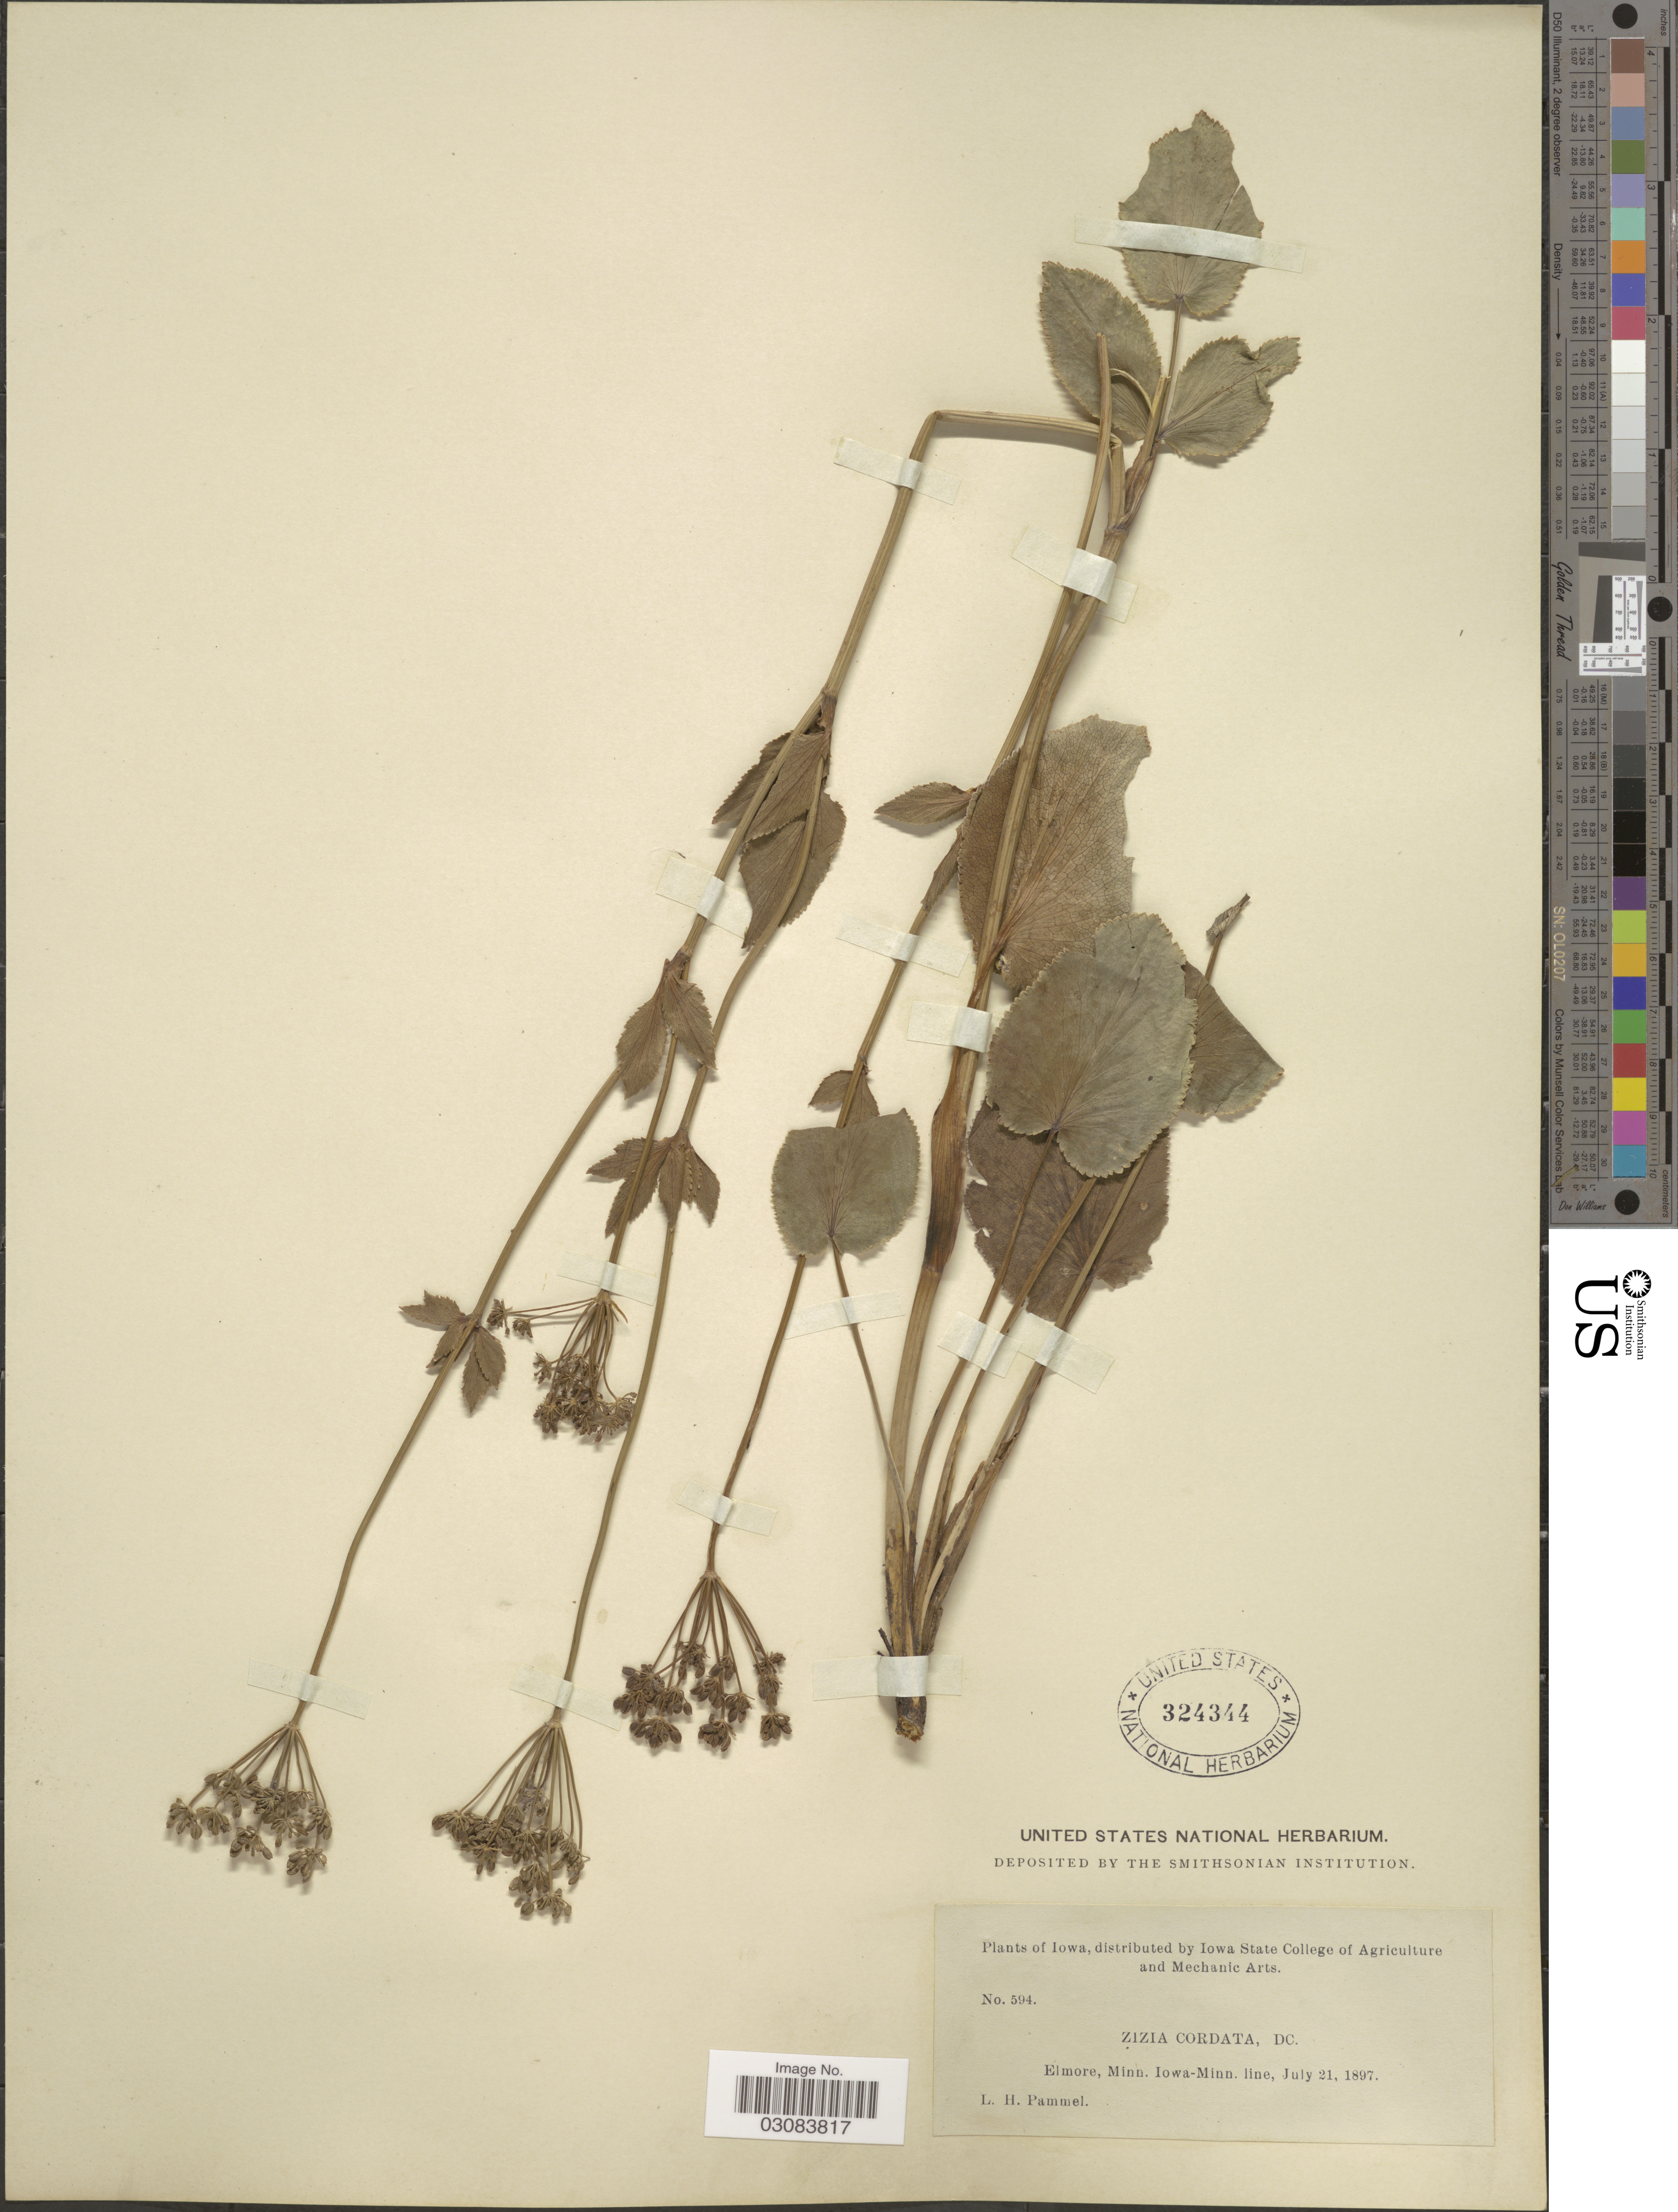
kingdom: Plantae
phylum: Tracheophyta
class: Magnoliopsida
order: Apiales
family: Apiaceae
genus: Zizia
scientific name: Zizia aptera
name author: (A. Gray) Fernald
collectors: L. Pammel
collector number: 594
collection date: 1897-07-21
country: United States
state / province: Minnesota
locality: Elmore, Minn. Iowa-Minn. Line/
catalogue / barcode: US 324344